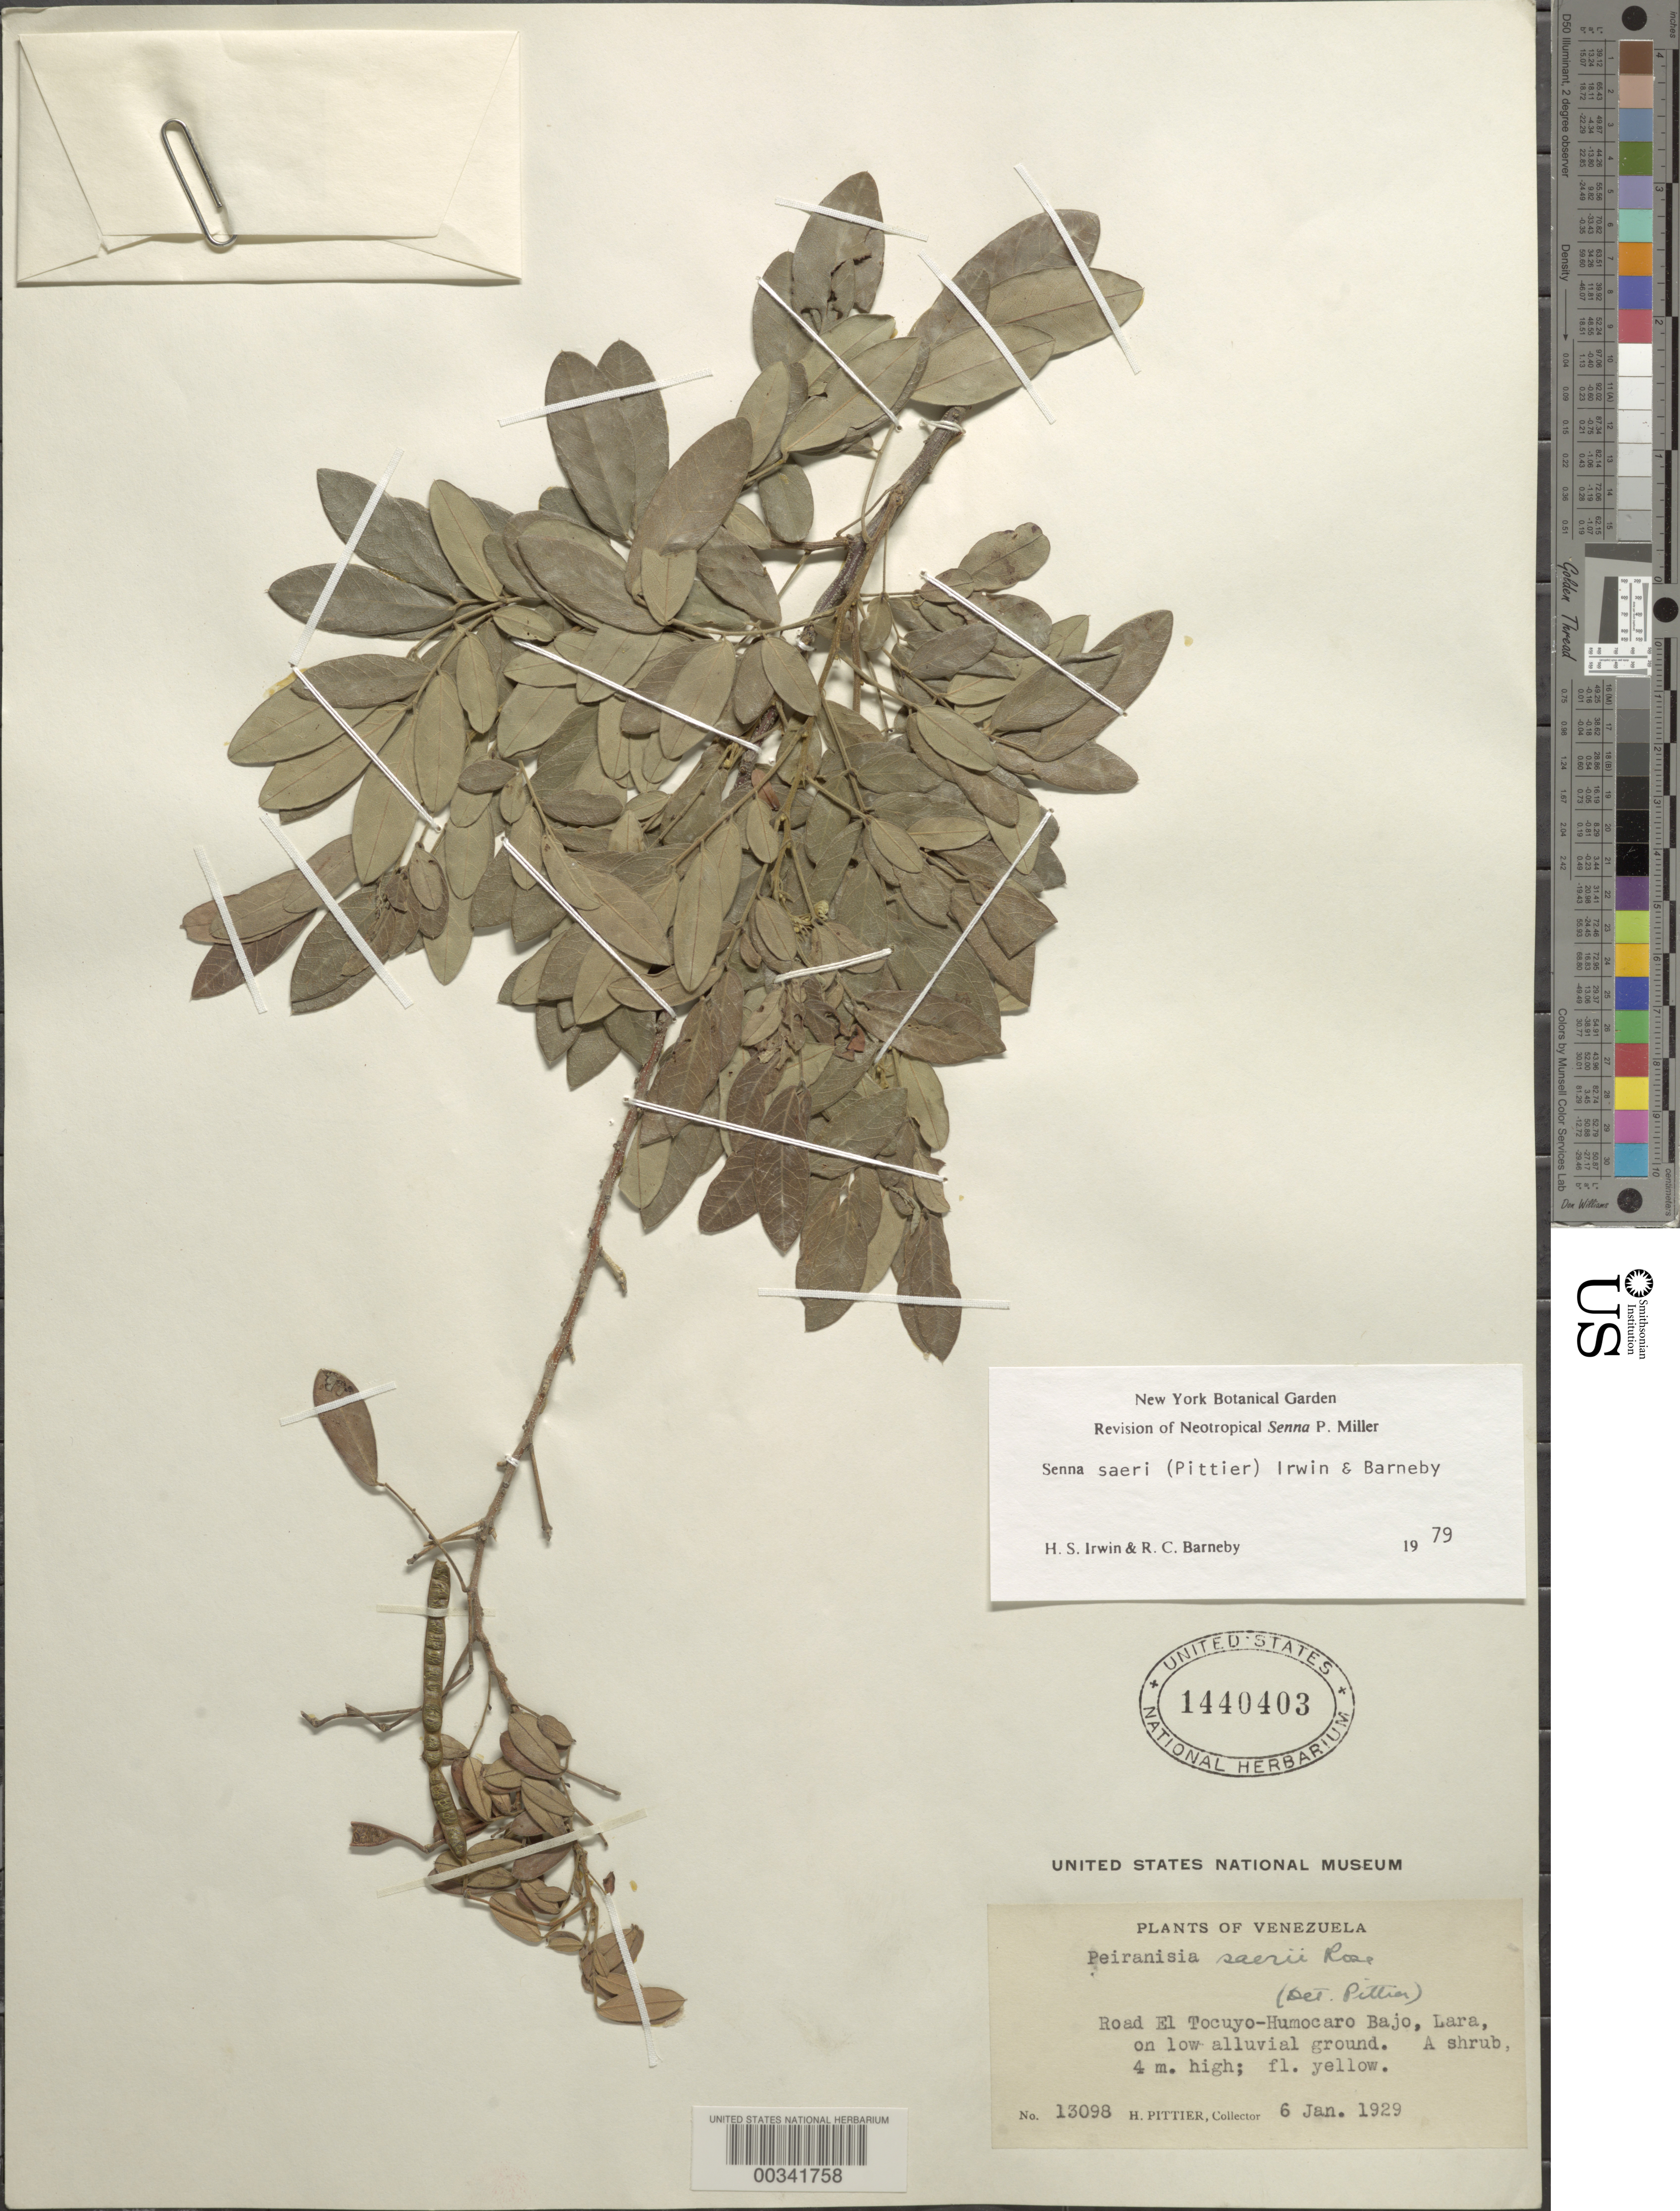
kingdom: Plantae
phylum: Tracheophyta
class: Magnoliopsida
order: Fabales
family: Fabaceae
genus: Senna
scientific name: Senna saeri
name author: (Britton & Rose ex Pittier) H.S. Irwin & Barneby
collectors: H. F. Pittier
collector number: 13098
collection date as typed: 06 Jan 1929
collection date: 1929-01-06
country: Venezuela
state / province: Lara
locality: Road el tocuyo-humocaro bajo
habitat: Low alluvial ground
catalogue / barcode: US 1440403